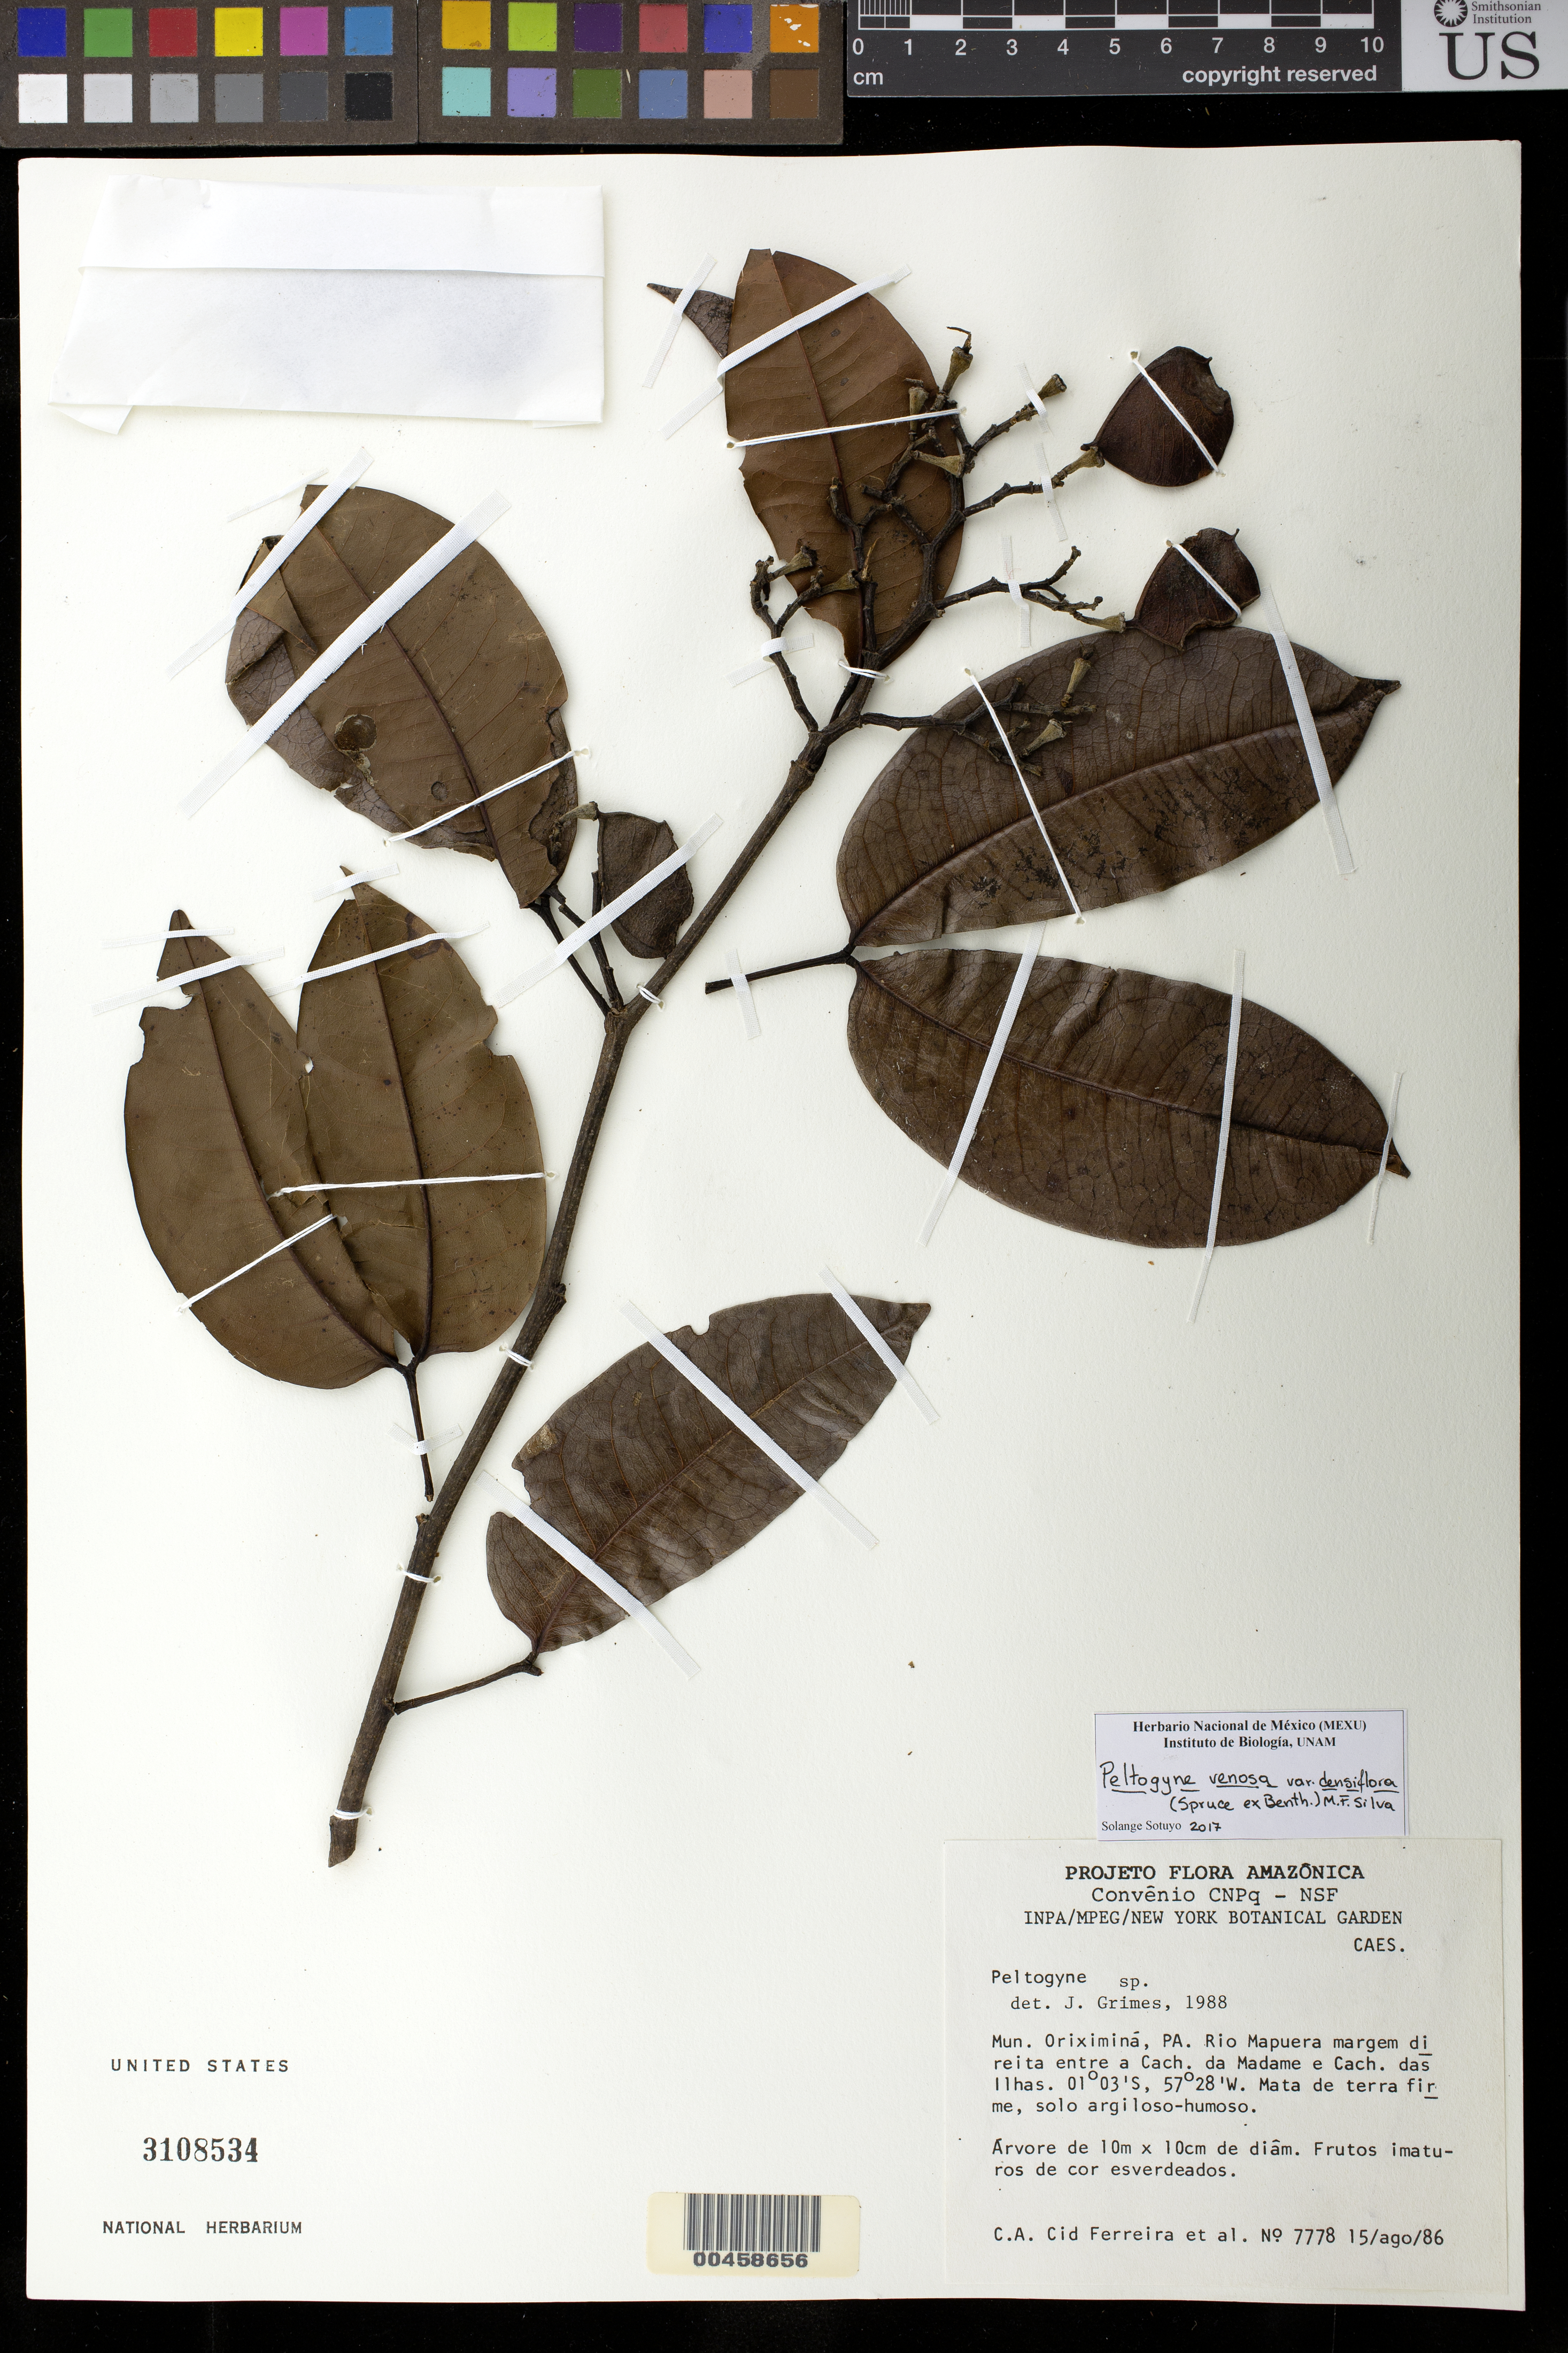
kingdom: Plantae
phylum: Tracheophyta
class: Magnoliopsida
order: Fabales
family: Fabaceae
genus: Peltogyne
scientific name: Peltogyne venosa subsp. densiflora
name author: (Spruce ex Benth.) M.F. Silva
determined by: Sotuyo, Solange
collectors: C. A. Cid Ferreira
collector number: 7778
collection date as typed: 15 Aug 1986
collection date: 1986-08-15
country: Brazil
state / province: Pará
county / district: Oriximiná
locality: Rio mapuera margem direita entre a cach. da madame e cach. das ilhas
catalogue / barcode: US 3108534